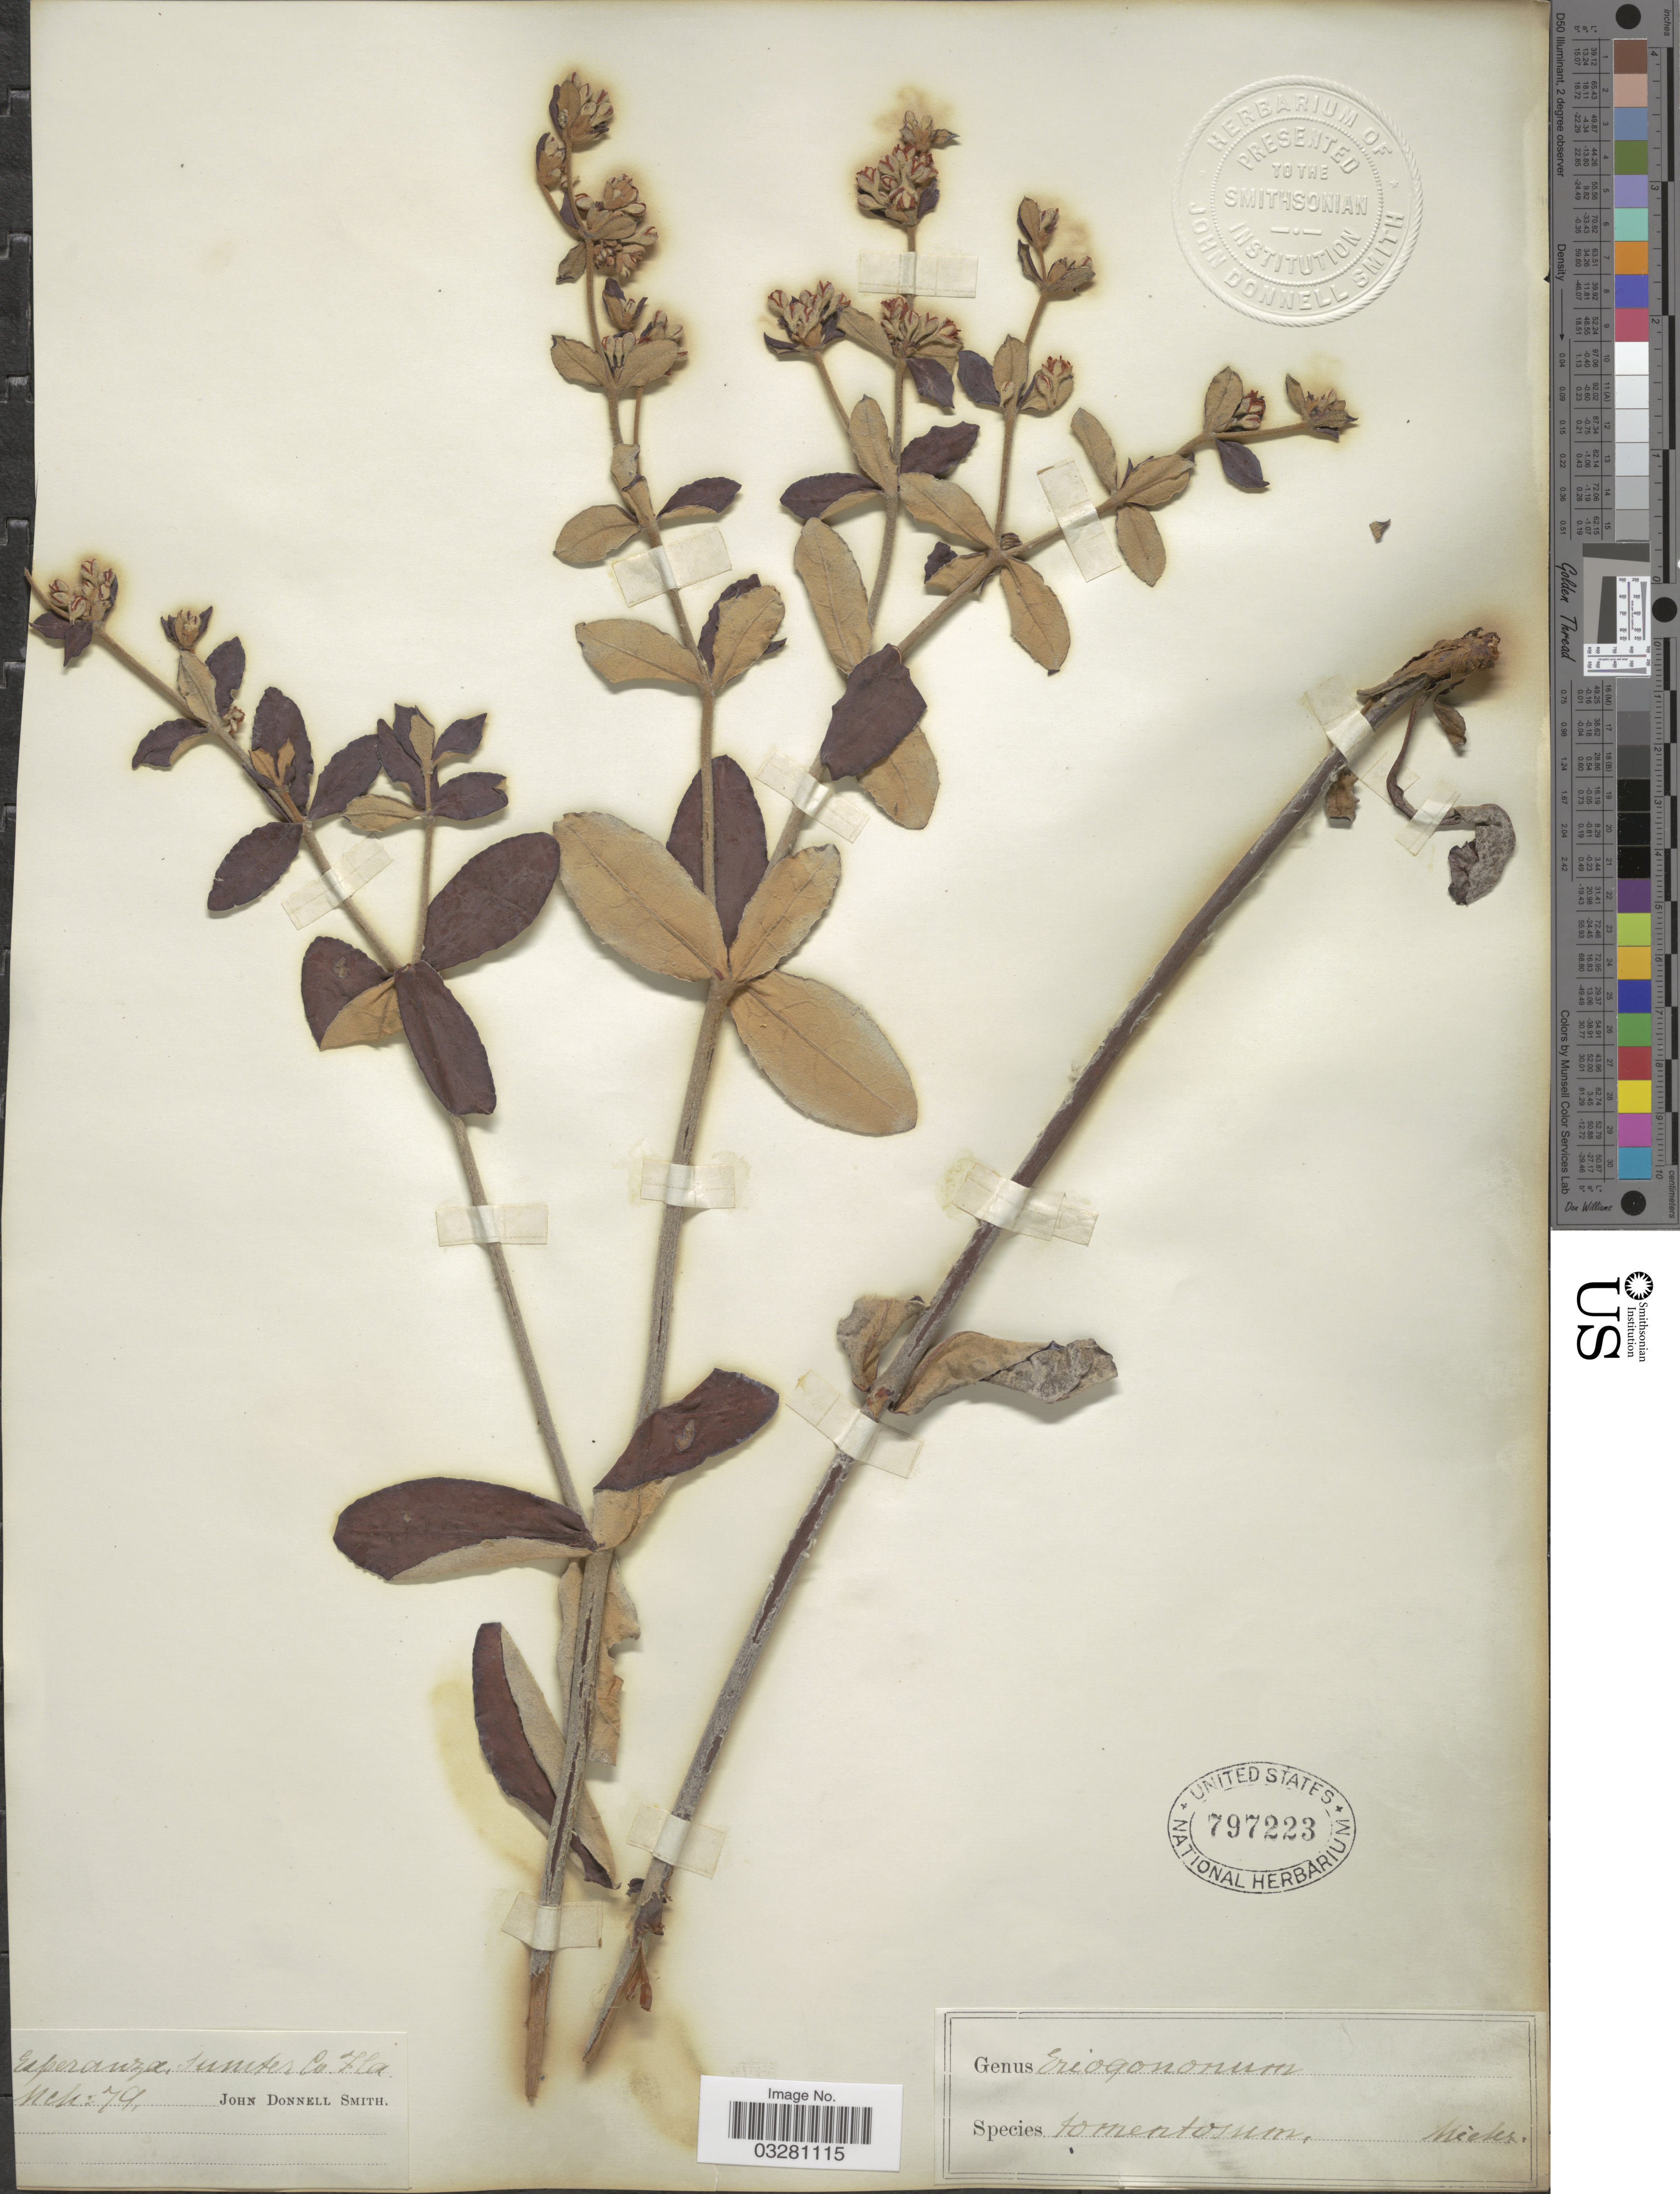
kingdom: Plantae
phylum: Tracheophyta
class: Magnoliopsida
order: Caryophyllales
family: Polygonaceae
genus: Eriogonum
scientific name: Eriogonum tomentosum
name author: Michx.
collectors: J. Donnell Smith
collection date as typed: Transcribed d/m/y: /3/79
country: United States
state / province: Florida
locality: Esperanza, Sumter Co. Fla.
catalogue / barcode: US 797223